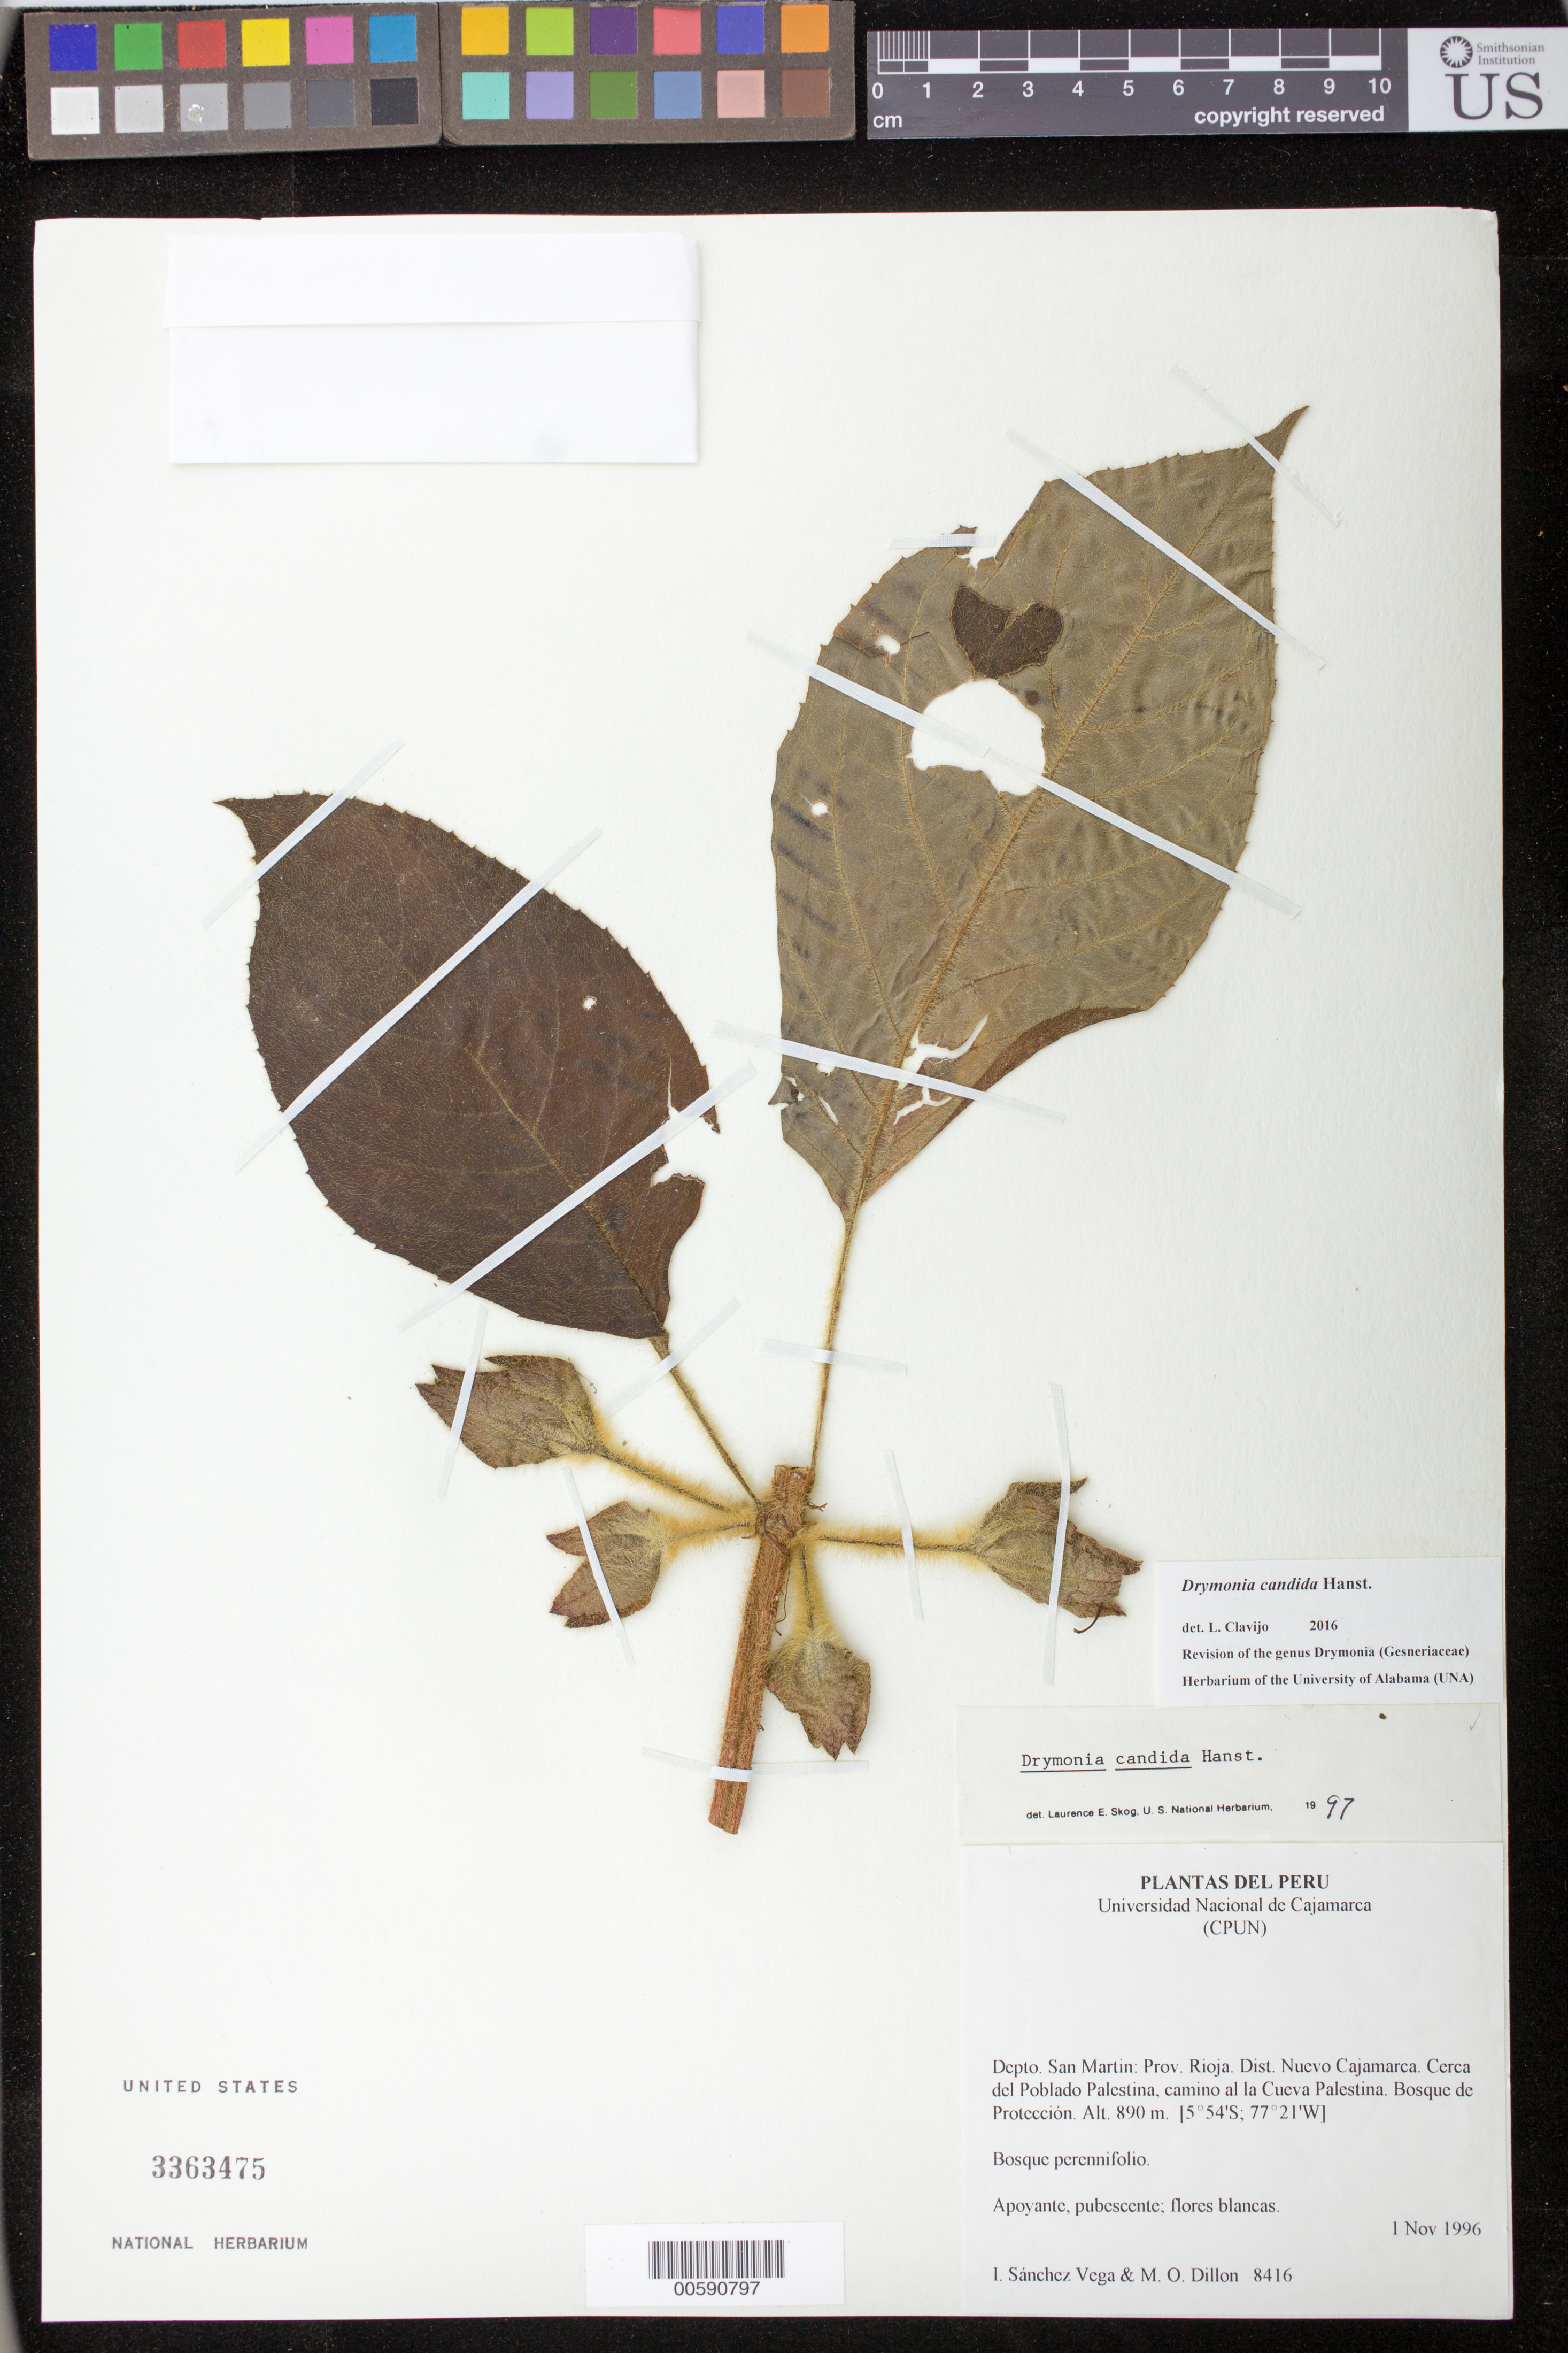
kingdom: Plantae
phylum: Tracheophyta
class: Magnoliopsida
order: Lamiales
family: Gesneriaceae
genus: Drymonia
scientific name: Drymonia candida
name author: Hanst.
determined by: Skog, Laurence E.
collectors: I. M. Sánchez Vega & M. O. Dillon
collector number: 8416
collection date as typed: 01 Nov 1996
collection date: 1996-11-01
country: Peru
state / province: San Martín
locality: Prov. Rioja, Dist. Nuevo Cajamarca; cerca del Poblado Palestina, camino al la Cueva Palestina, Bosque de Protección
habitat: Bosque perennifolio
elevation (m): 890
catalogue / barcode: US 3363475